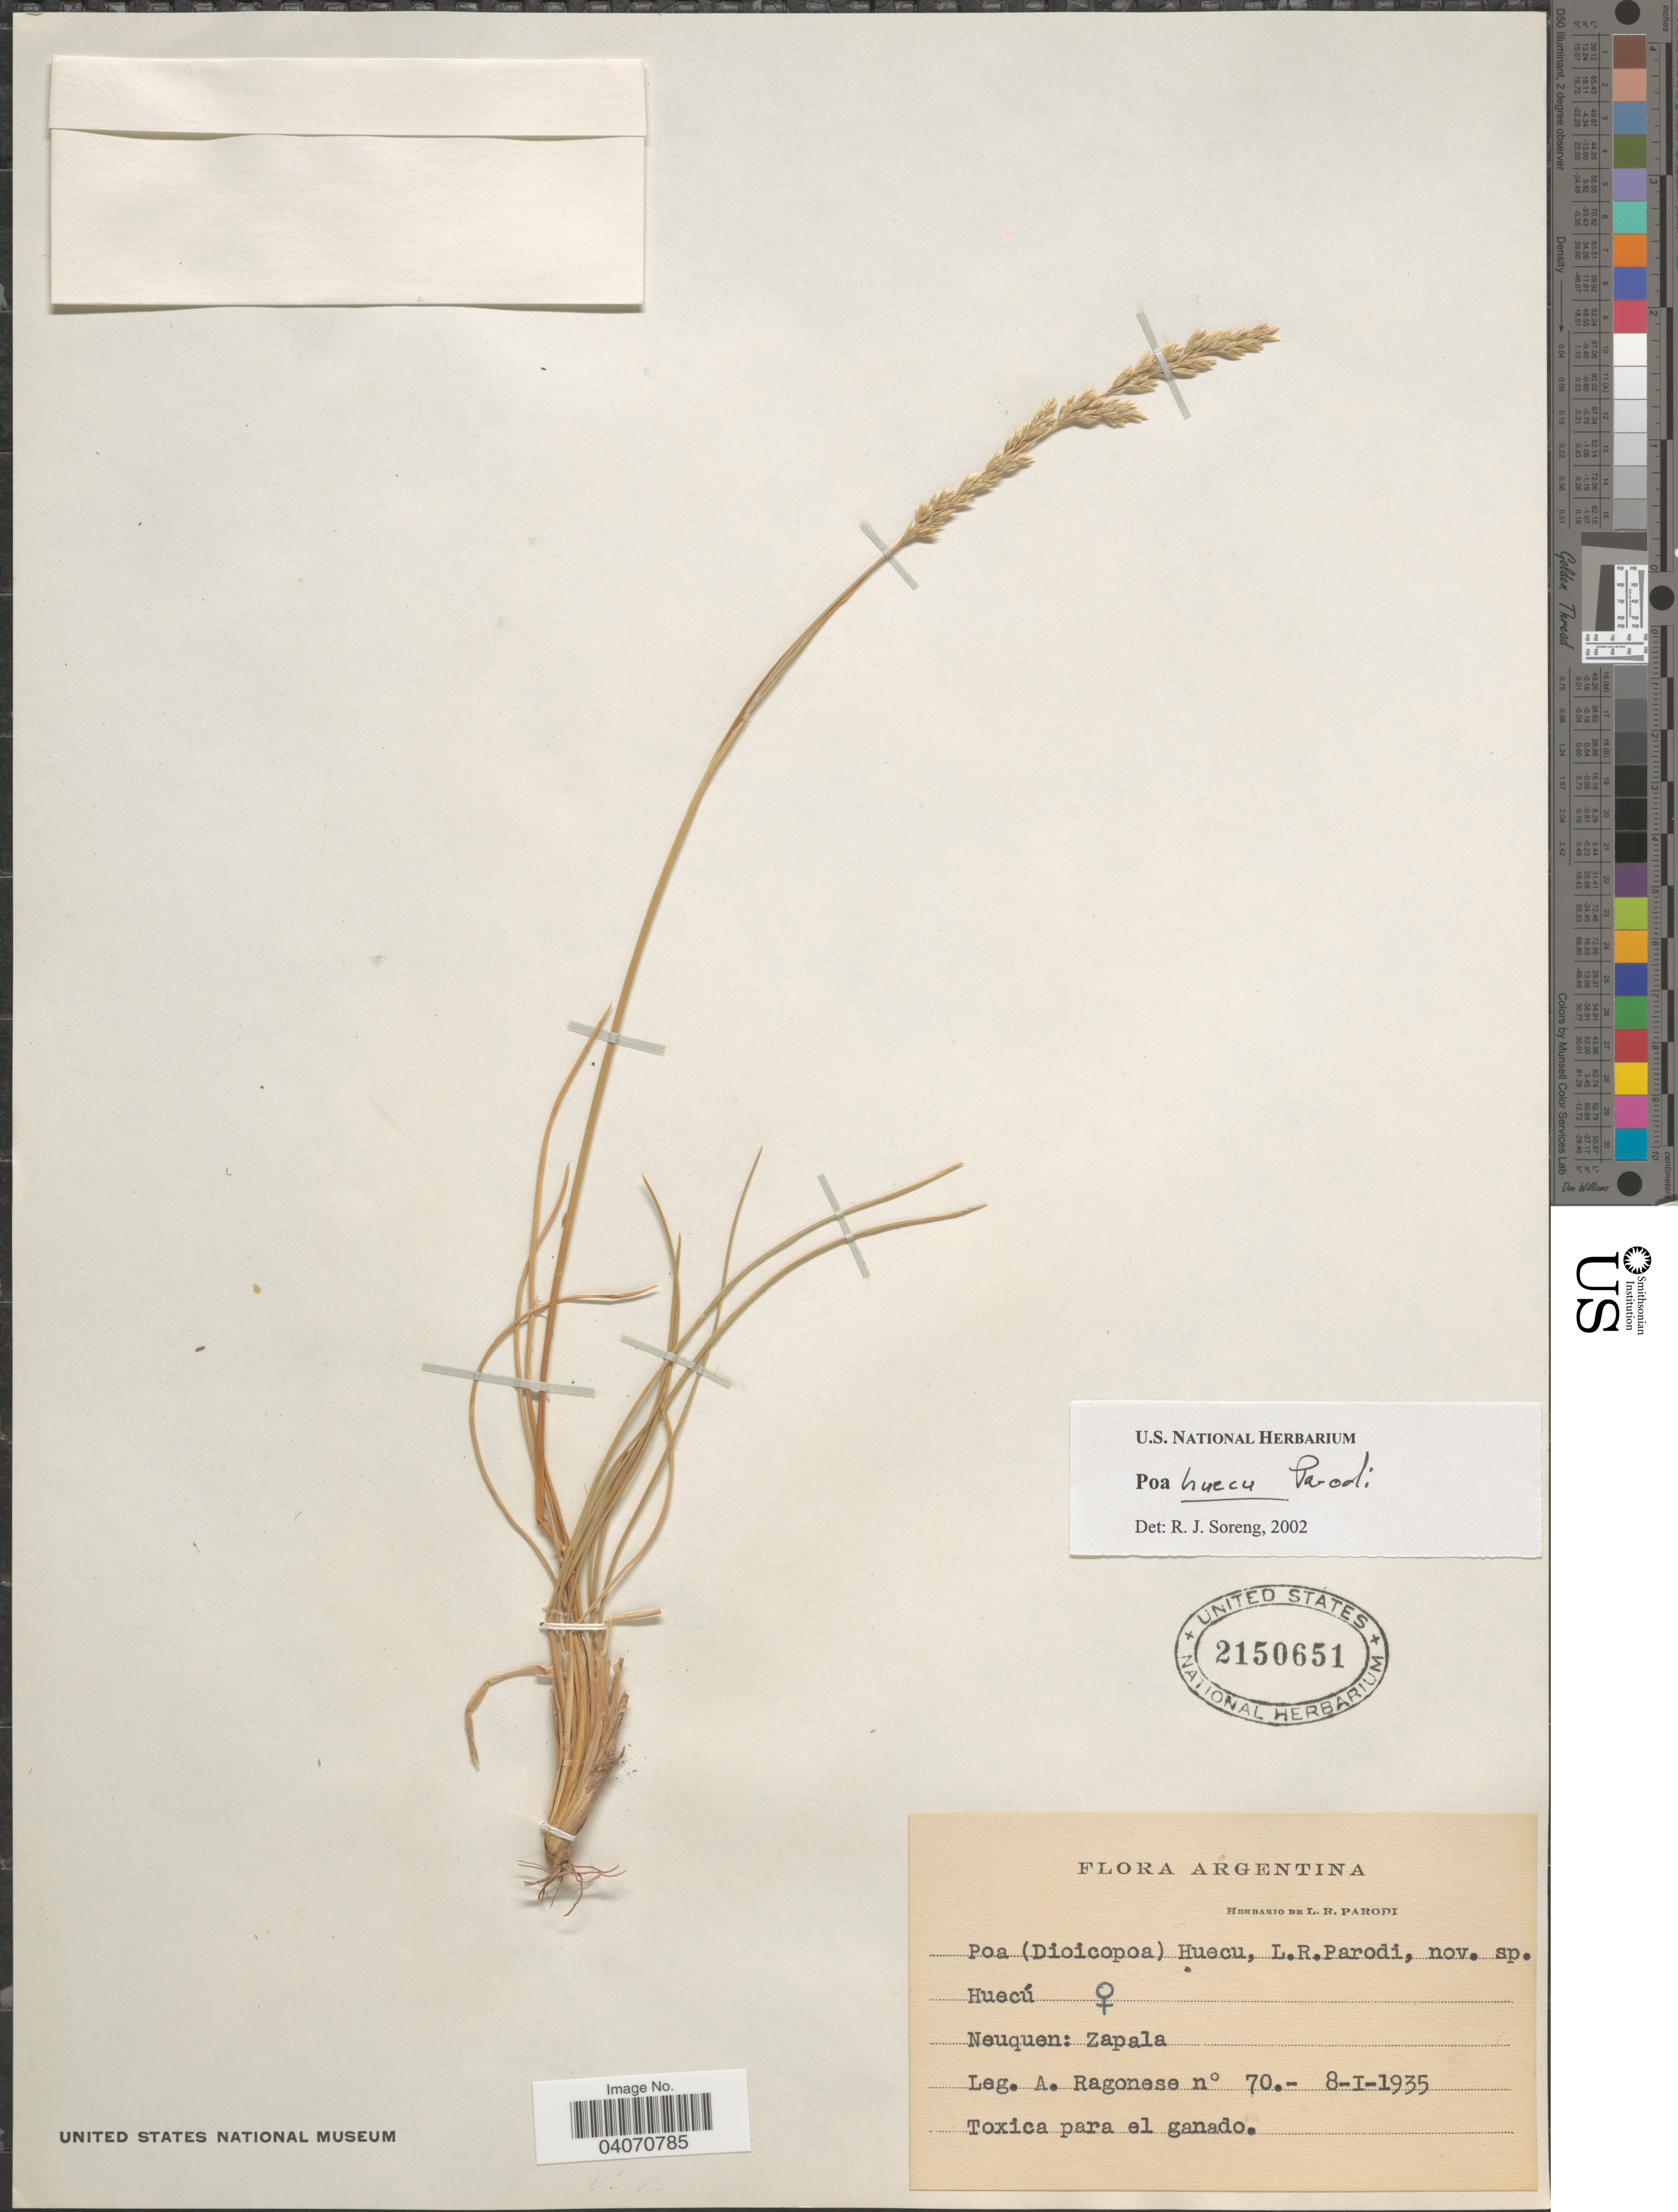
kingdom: Plantae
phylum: Tracheophyta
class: Liliopsida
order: Poales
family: Poaceae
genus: Poa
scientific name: Poa huecu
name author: Parodi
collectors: A. Ragonese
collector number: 70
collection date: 1935-01-08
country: Argentina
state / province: Neuquen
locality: Huecú. Zapala.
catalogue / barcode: US 2150651